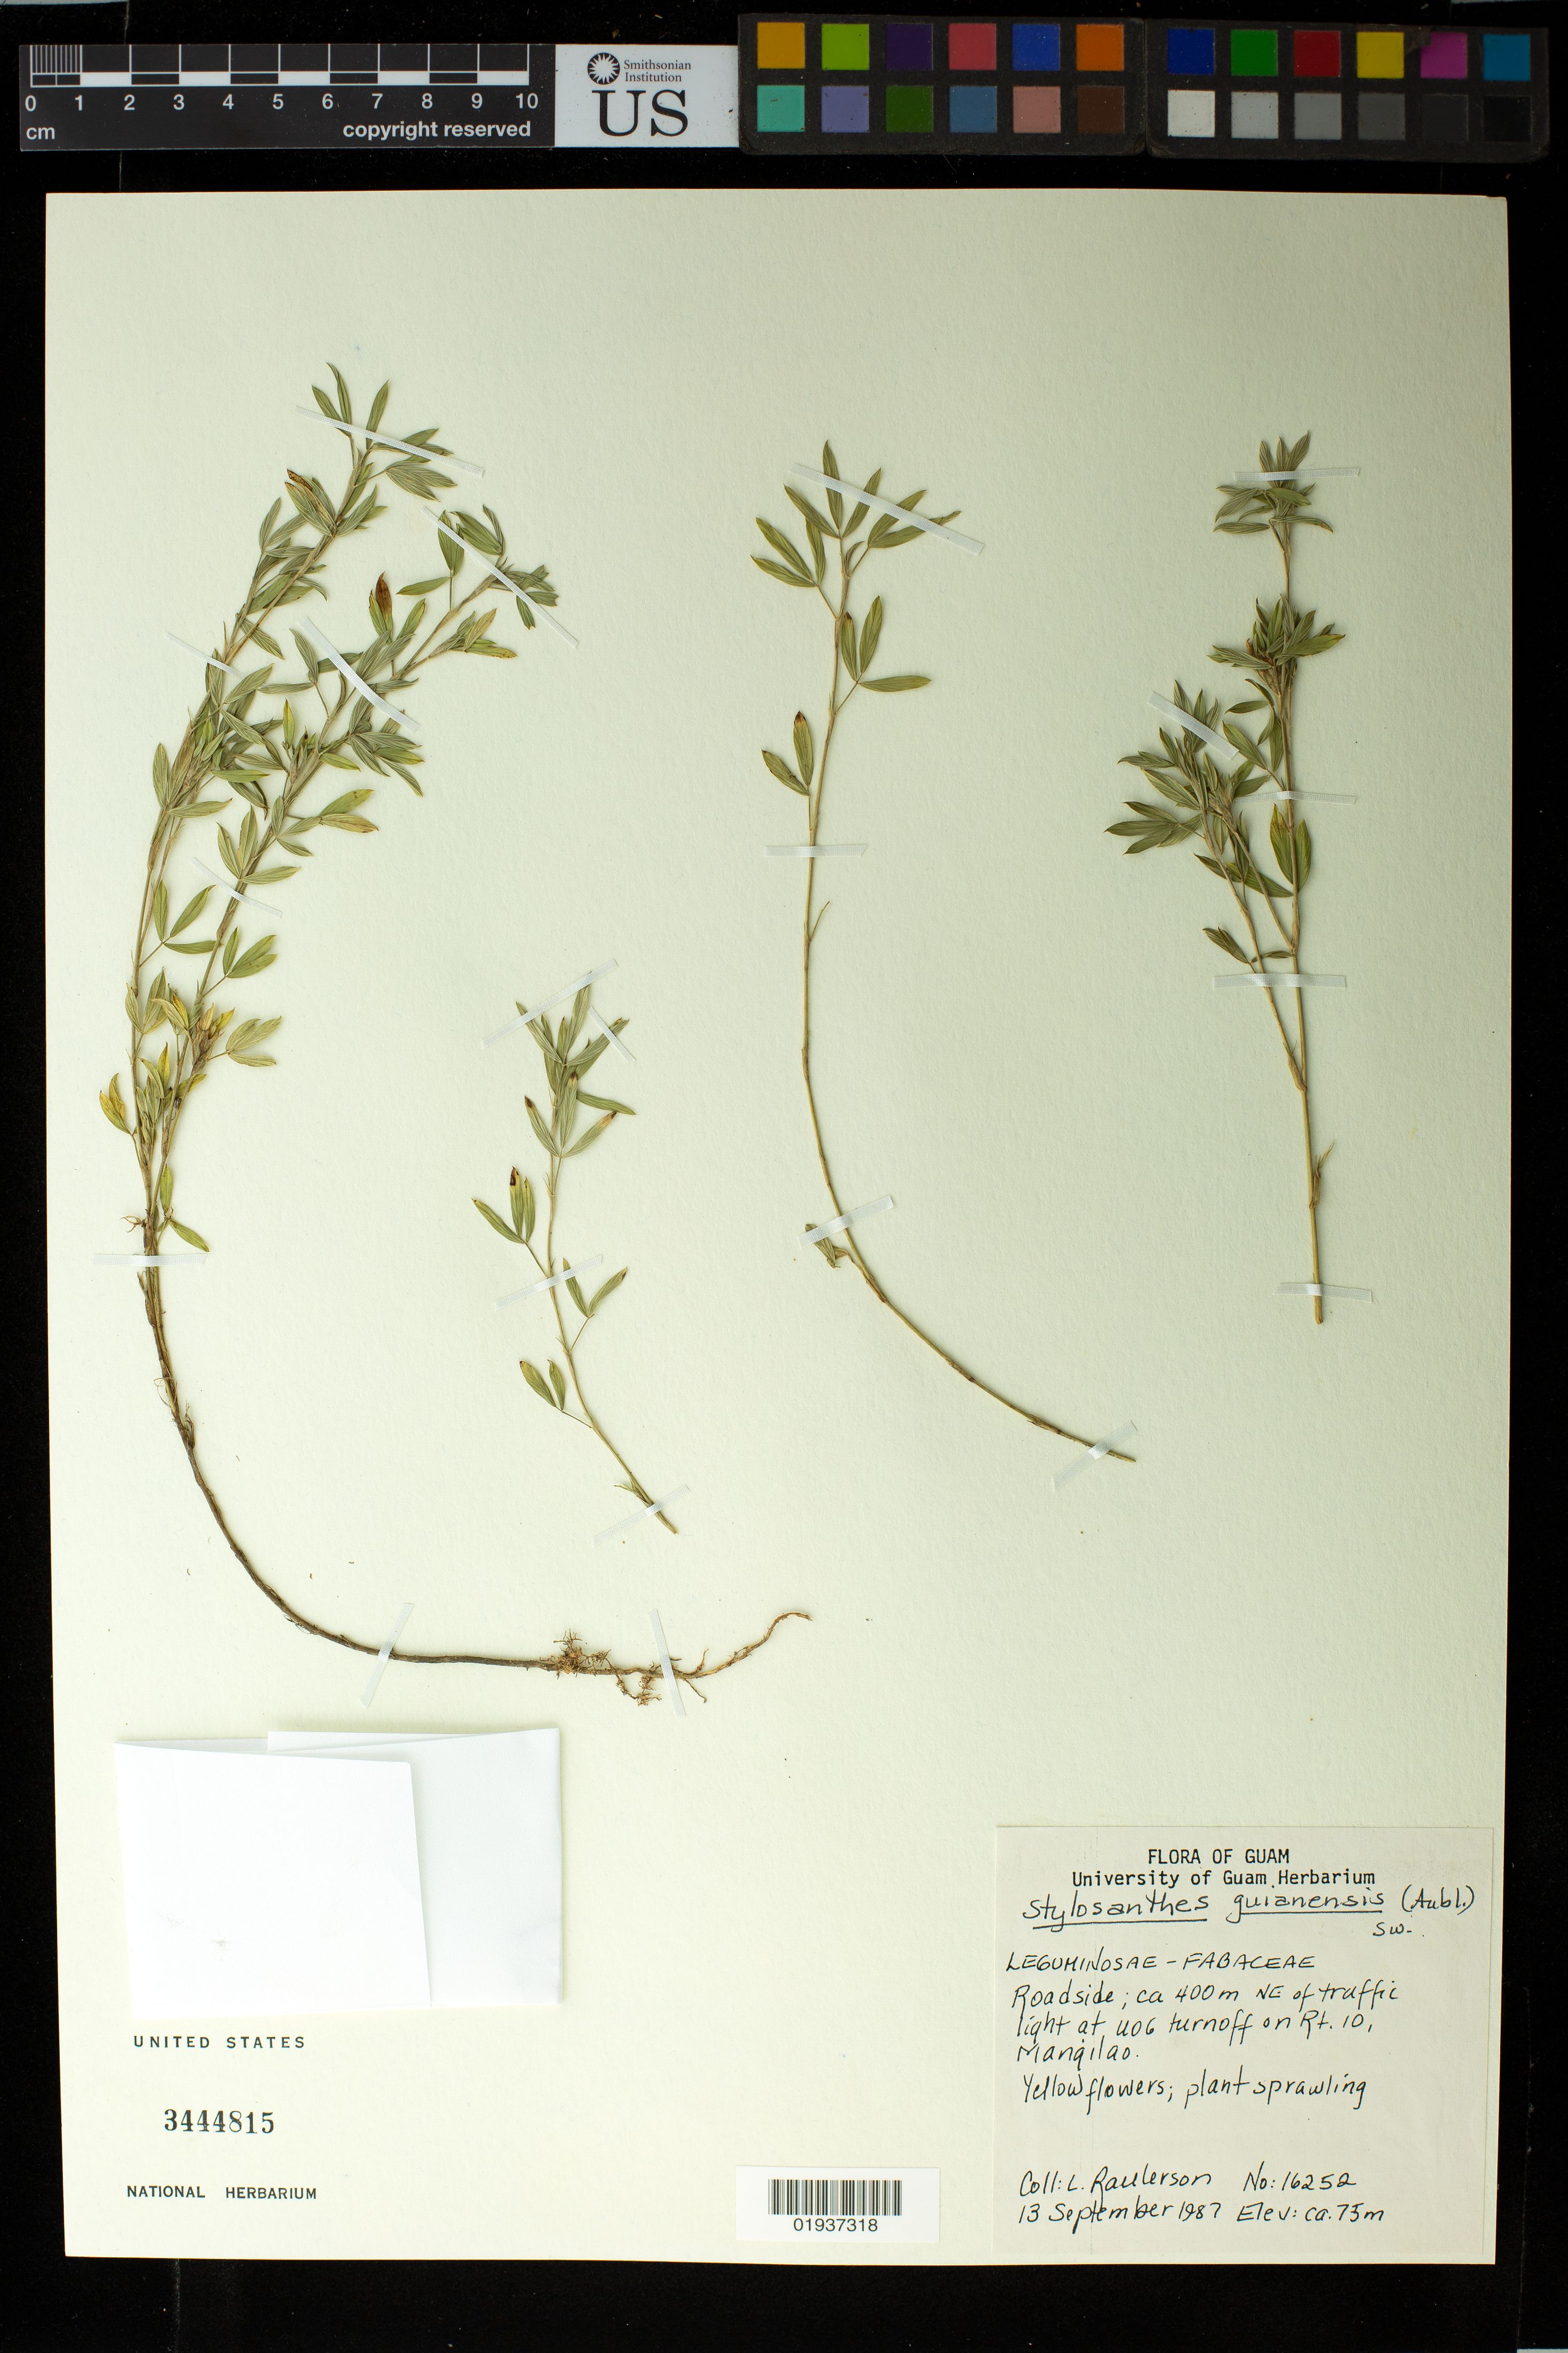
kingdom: Plantae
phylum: Tracheophyta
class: Magnoliopsida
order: Fabales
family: Fabaceae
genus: Stylosanthes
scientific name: Stylosanthes guianensis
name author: (Aubl.) Sw.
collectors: L. Raulerson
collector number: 16252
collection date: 1987-09-13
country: Guam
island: Guam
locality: Mangilao, ca. 400 m NE of traffic light at U06 turnoff on Rt. 10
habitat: Roadside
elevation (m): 75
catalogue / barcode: US 3444815